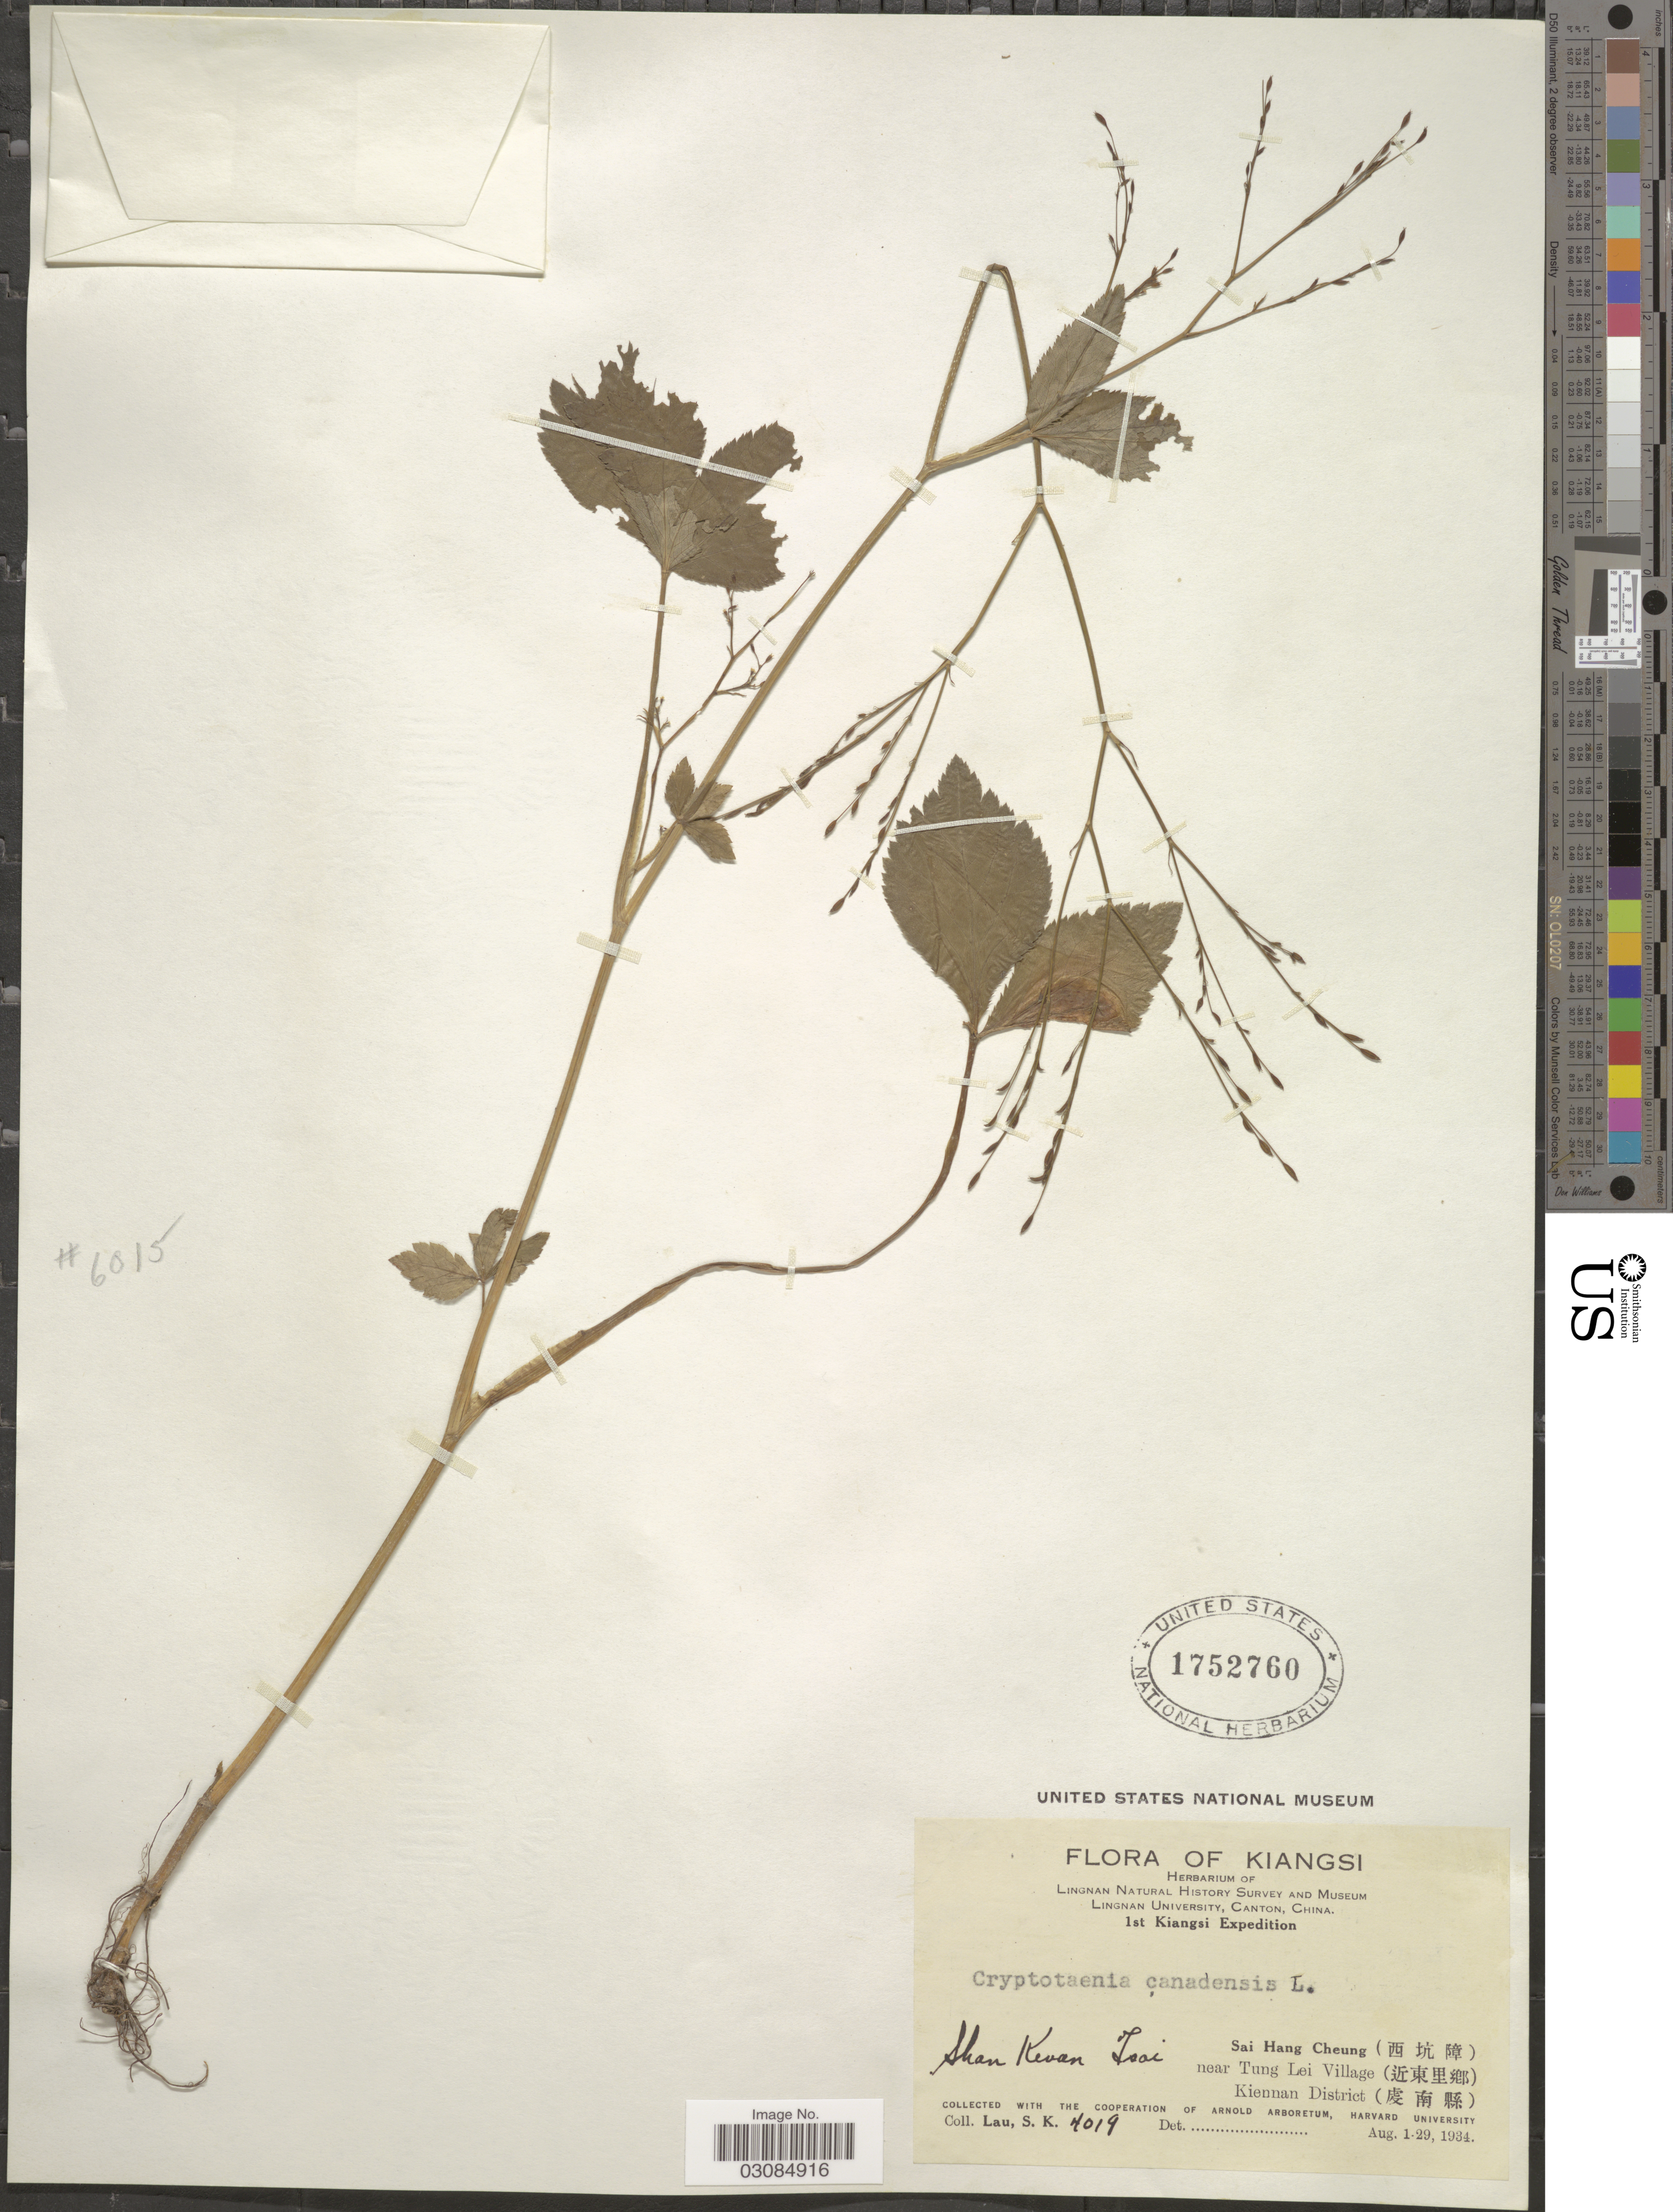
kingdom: Plantae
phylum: Tracheophyta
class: Magnoliopsida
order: Apiales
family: Apiaceae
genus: Cryptotaenia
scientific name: Cryptotaenia canadensis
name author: (L.) DC.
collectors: S. K. Lau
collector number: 4019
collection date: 1934-08-01/1934-08-29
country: China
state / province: Jiangxi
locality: Kiangsi. Shan Kevan Tsai. Sai Hang Cheung (X) near Tung Lei Village (X). Kiennan District (X).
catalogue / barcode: US 1752760